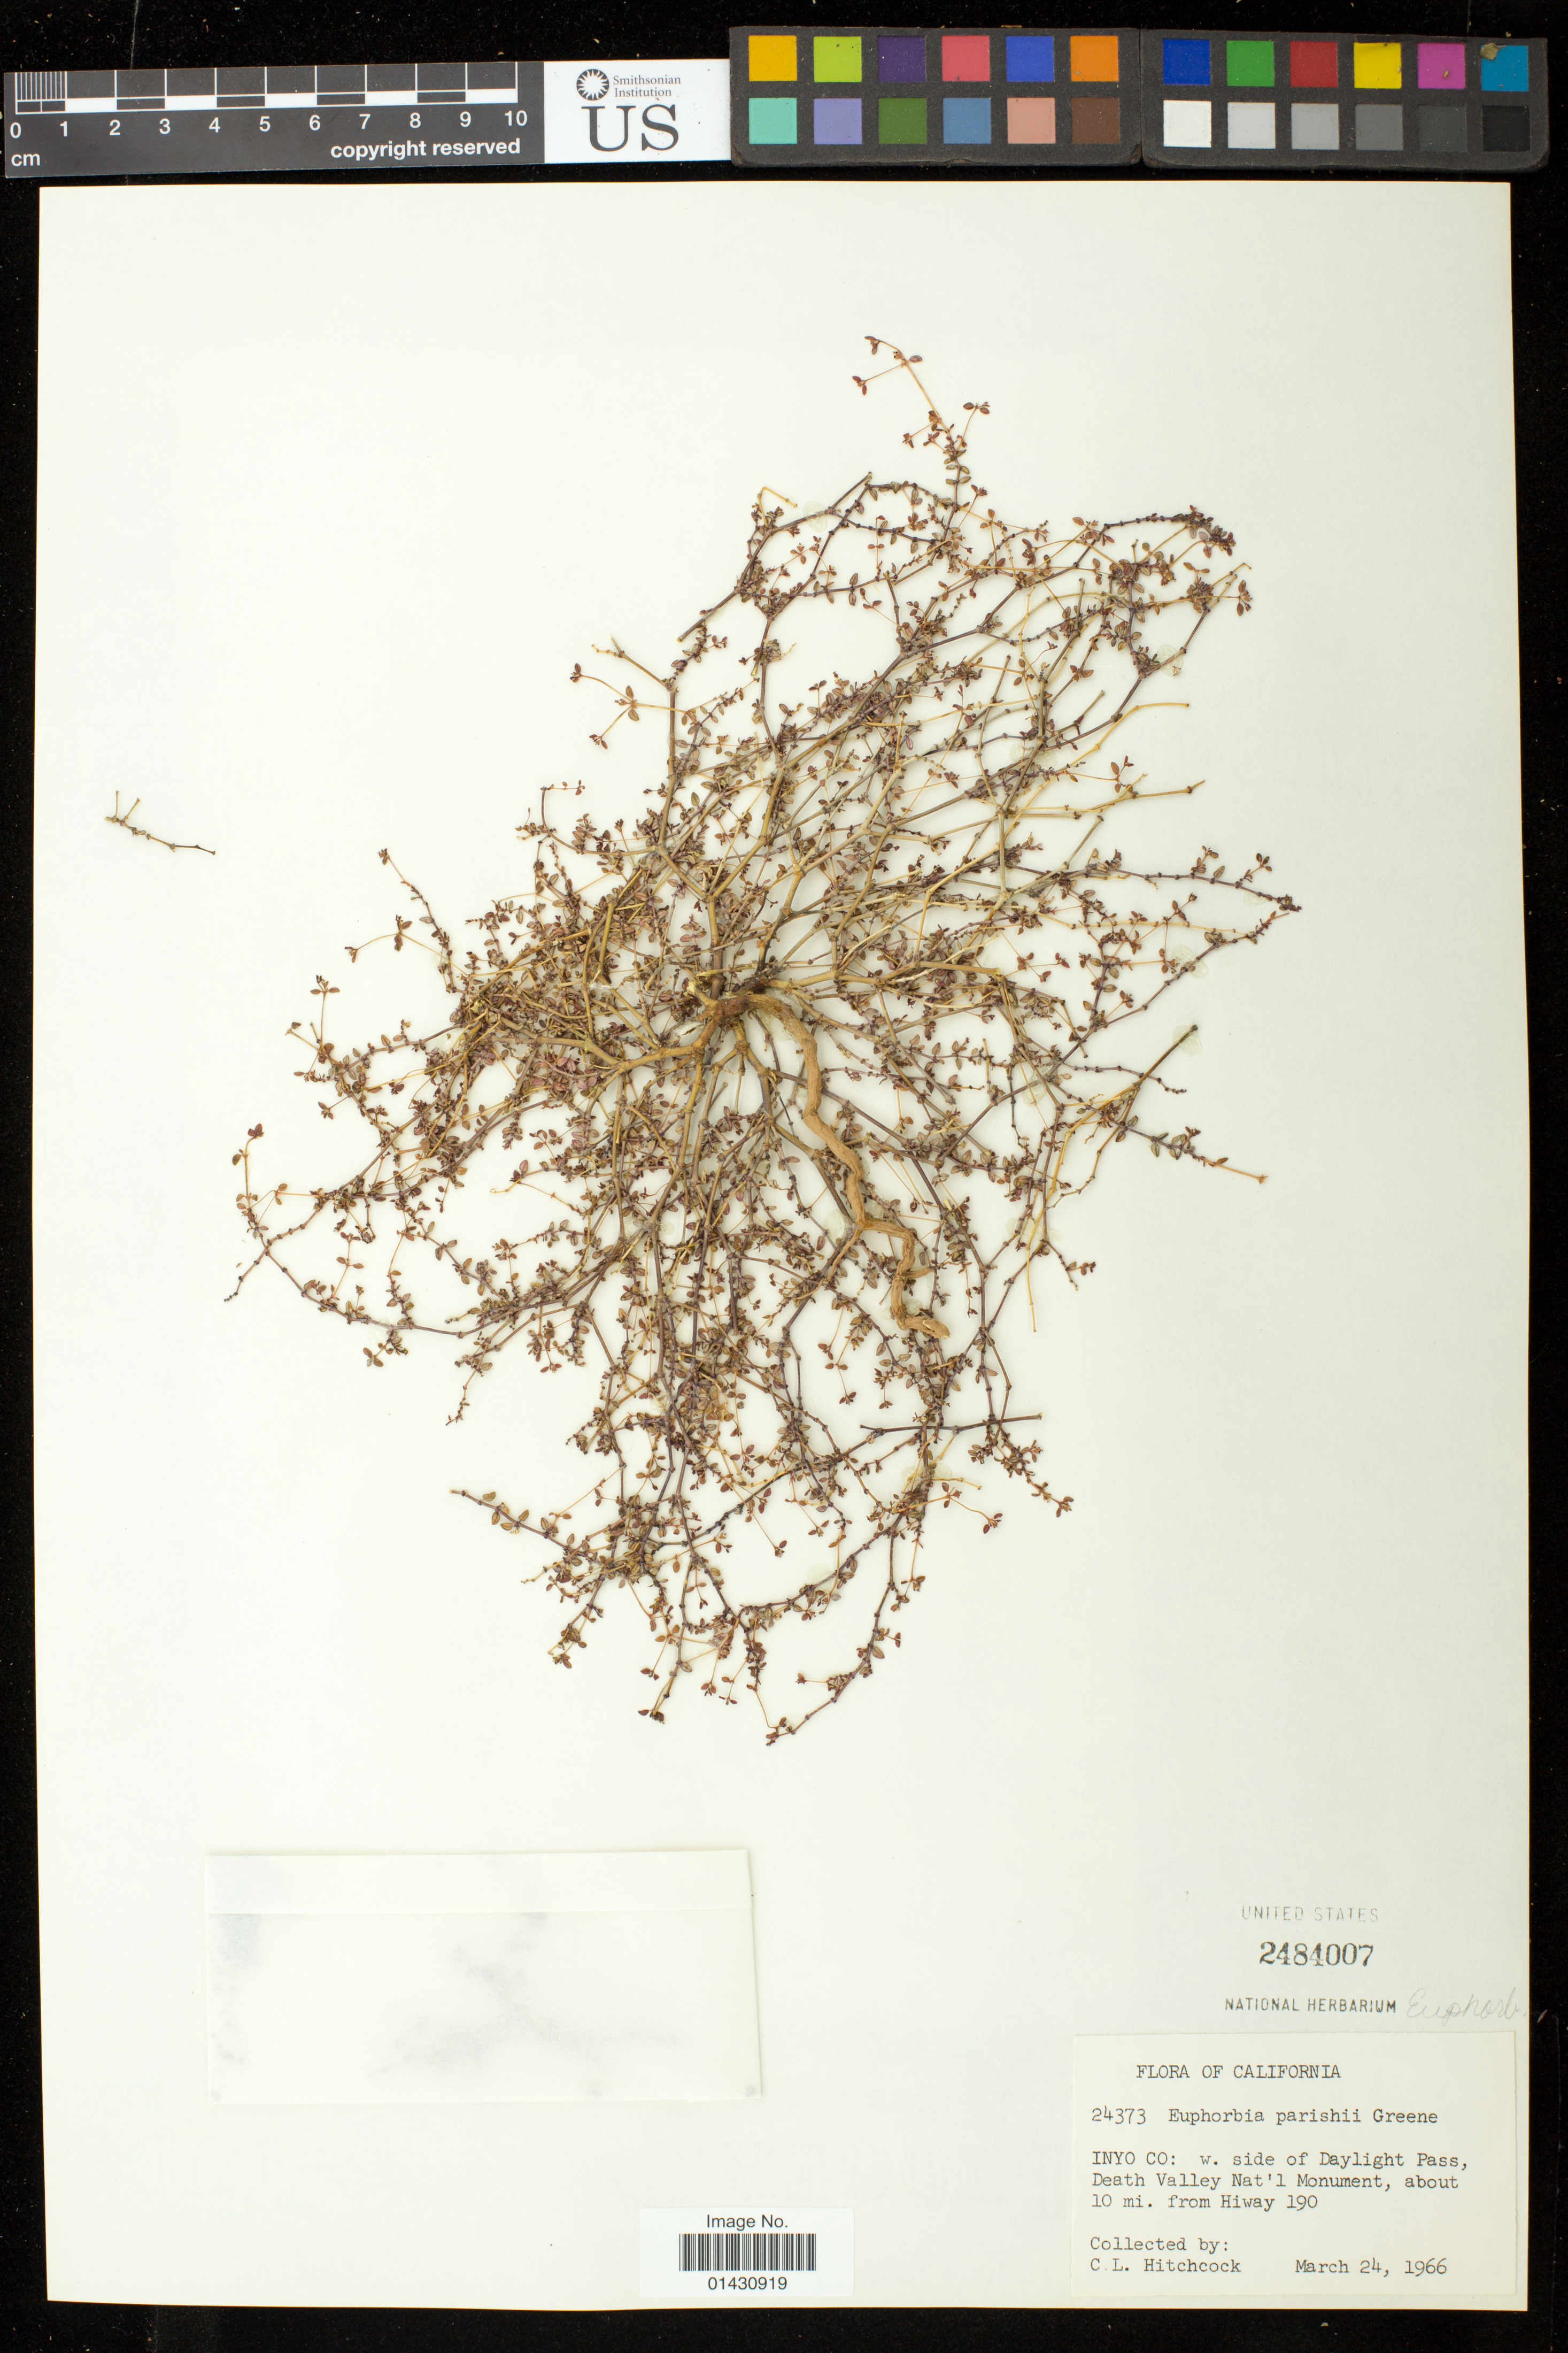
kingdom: Plantae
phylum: Tracheophyta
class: Magnoliopsida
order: Malpighiales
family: Euphorbiaceae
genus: Euphorbia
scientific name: Euphorbia parishii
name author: Greene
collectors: C. L. Hitchcock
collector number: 24373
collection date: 1966-03-24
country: United States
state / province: California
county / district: Inyo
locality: W. side of Daylight Pass, Death Valley Nat'l Monument, about 10 mi. from Hiway 190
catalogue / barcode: US 2484007